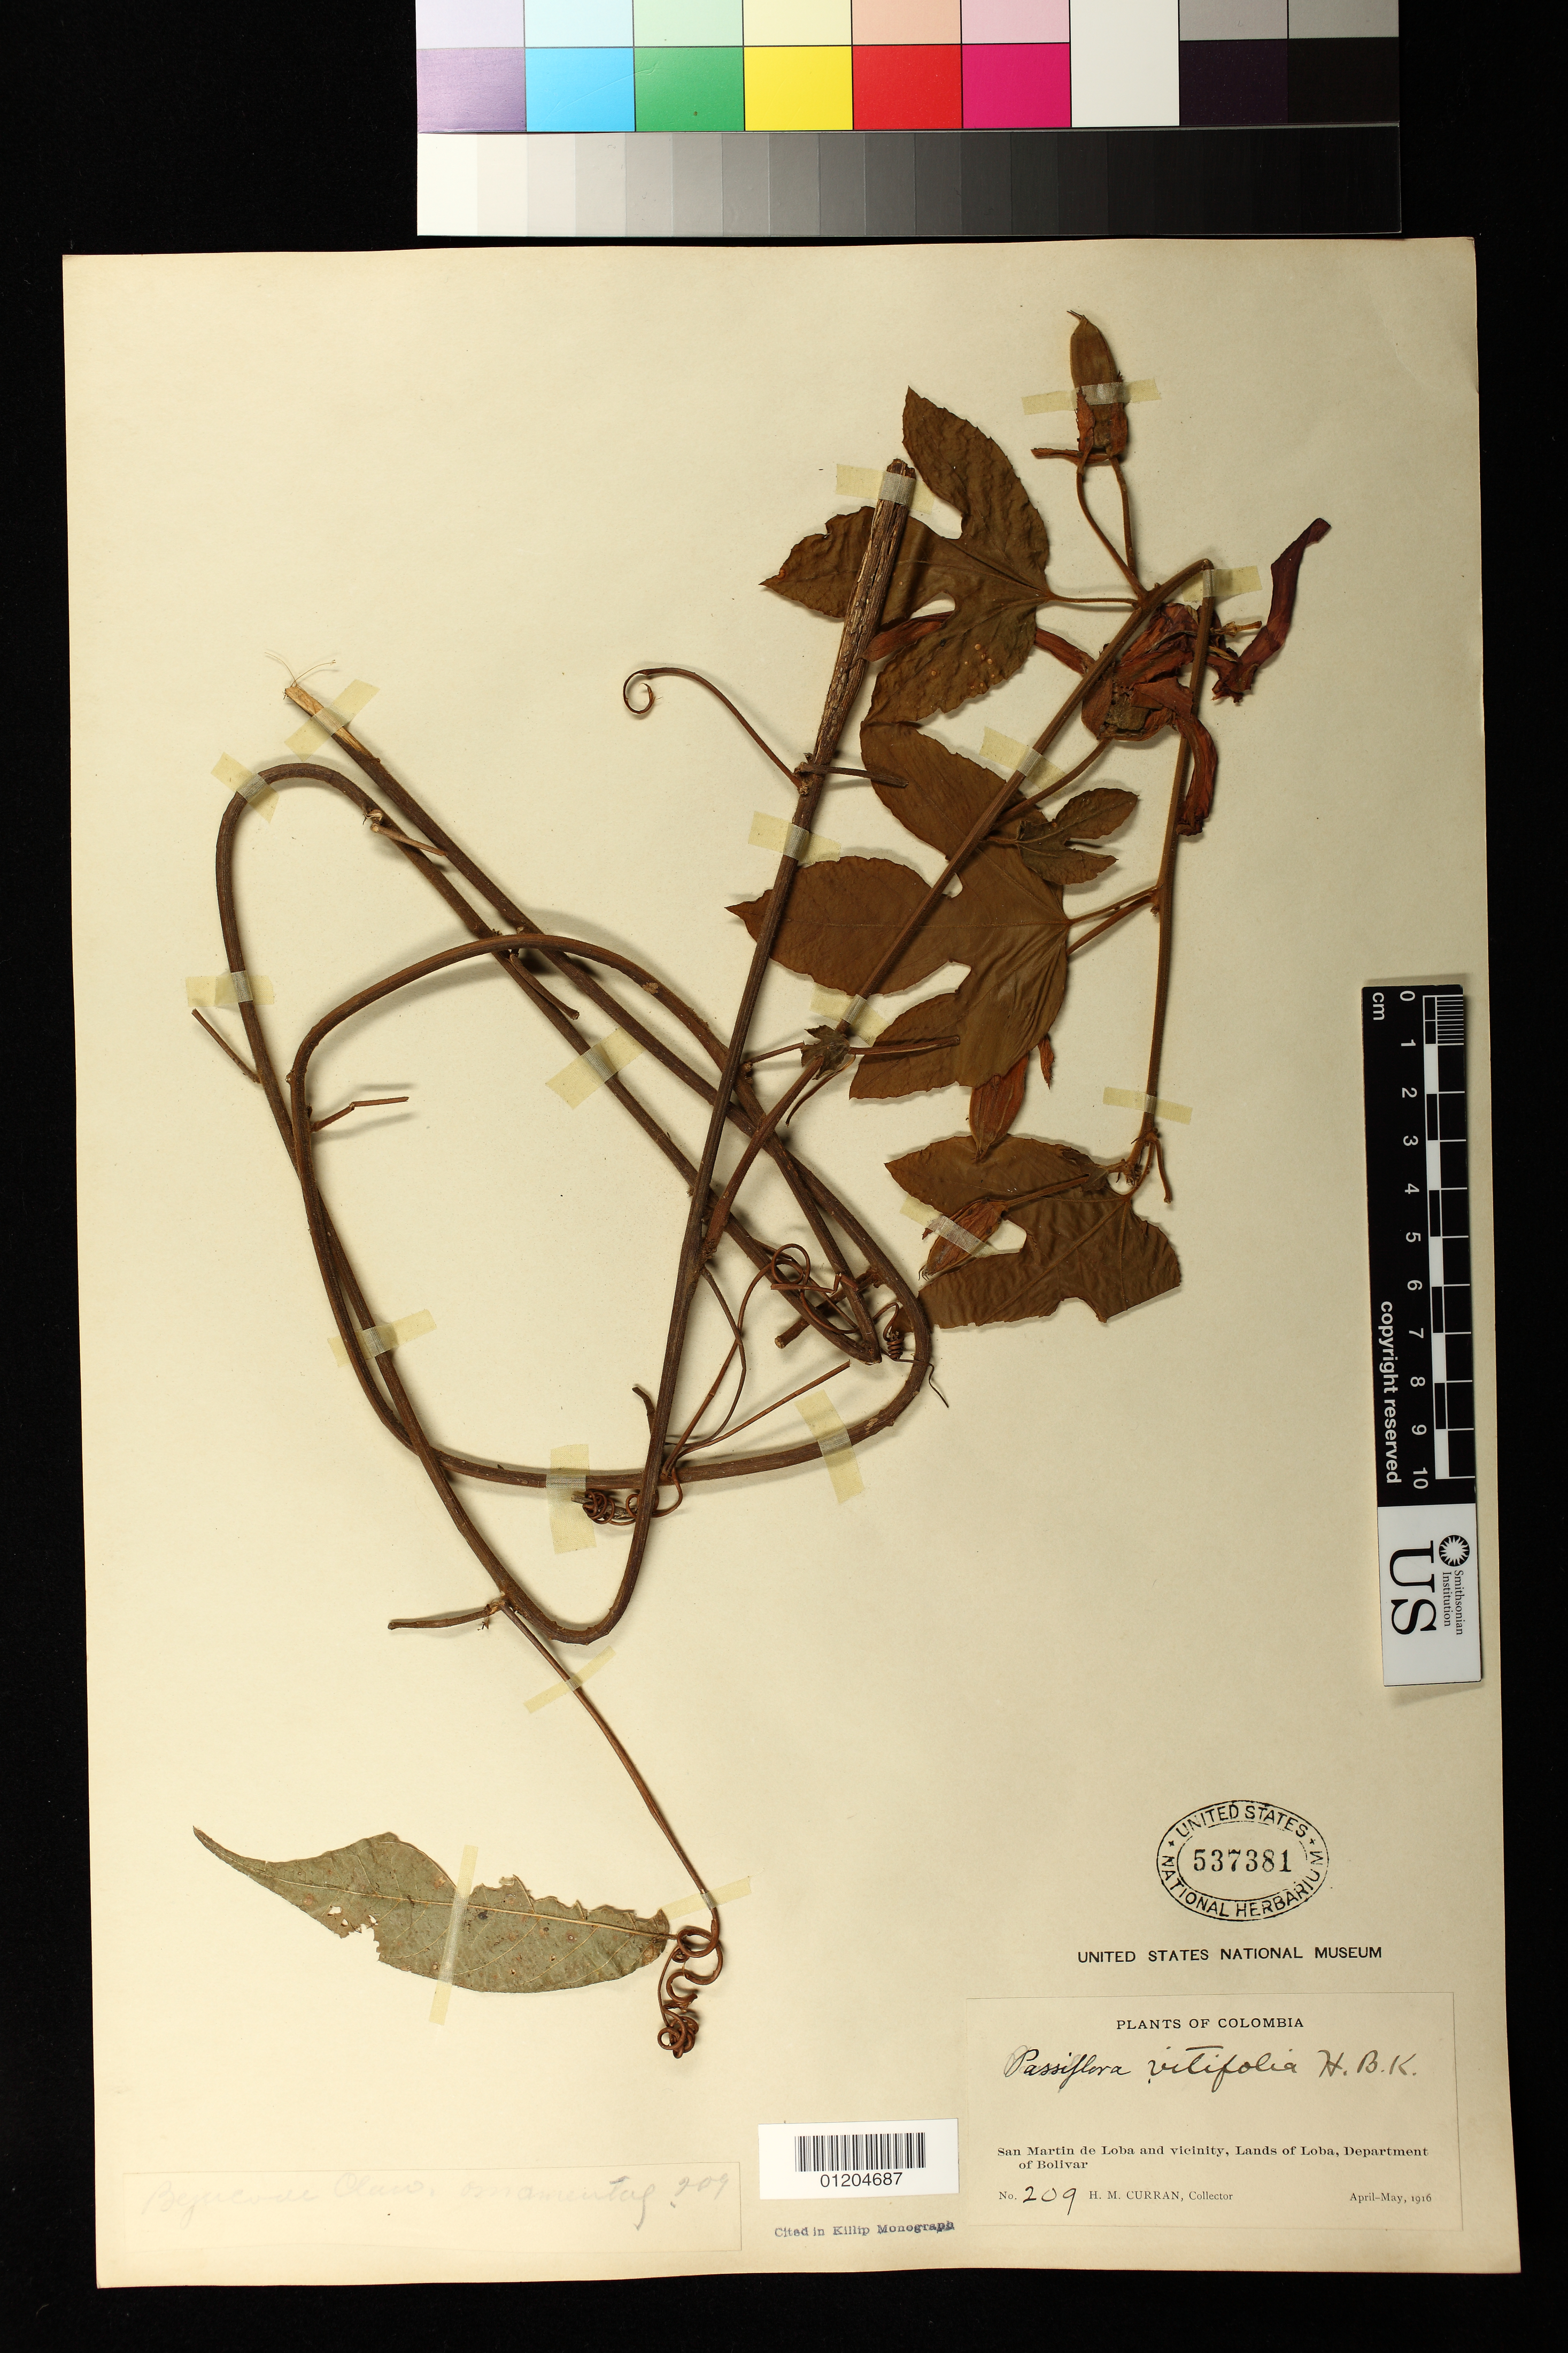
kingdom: Plantae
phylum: Tracheophyta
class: Magnoliopsida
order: Malpighiales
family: Passifloraceae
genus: Passiflora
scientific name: Passiflora vitifolia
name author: Kunth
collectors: H. M. Curran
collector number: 209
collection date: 1916-04-01/1916-05-31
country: Colombia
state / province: Bolivar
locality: San Martin de Loba and vicinity, Lands of Loba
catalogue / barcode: US 537381